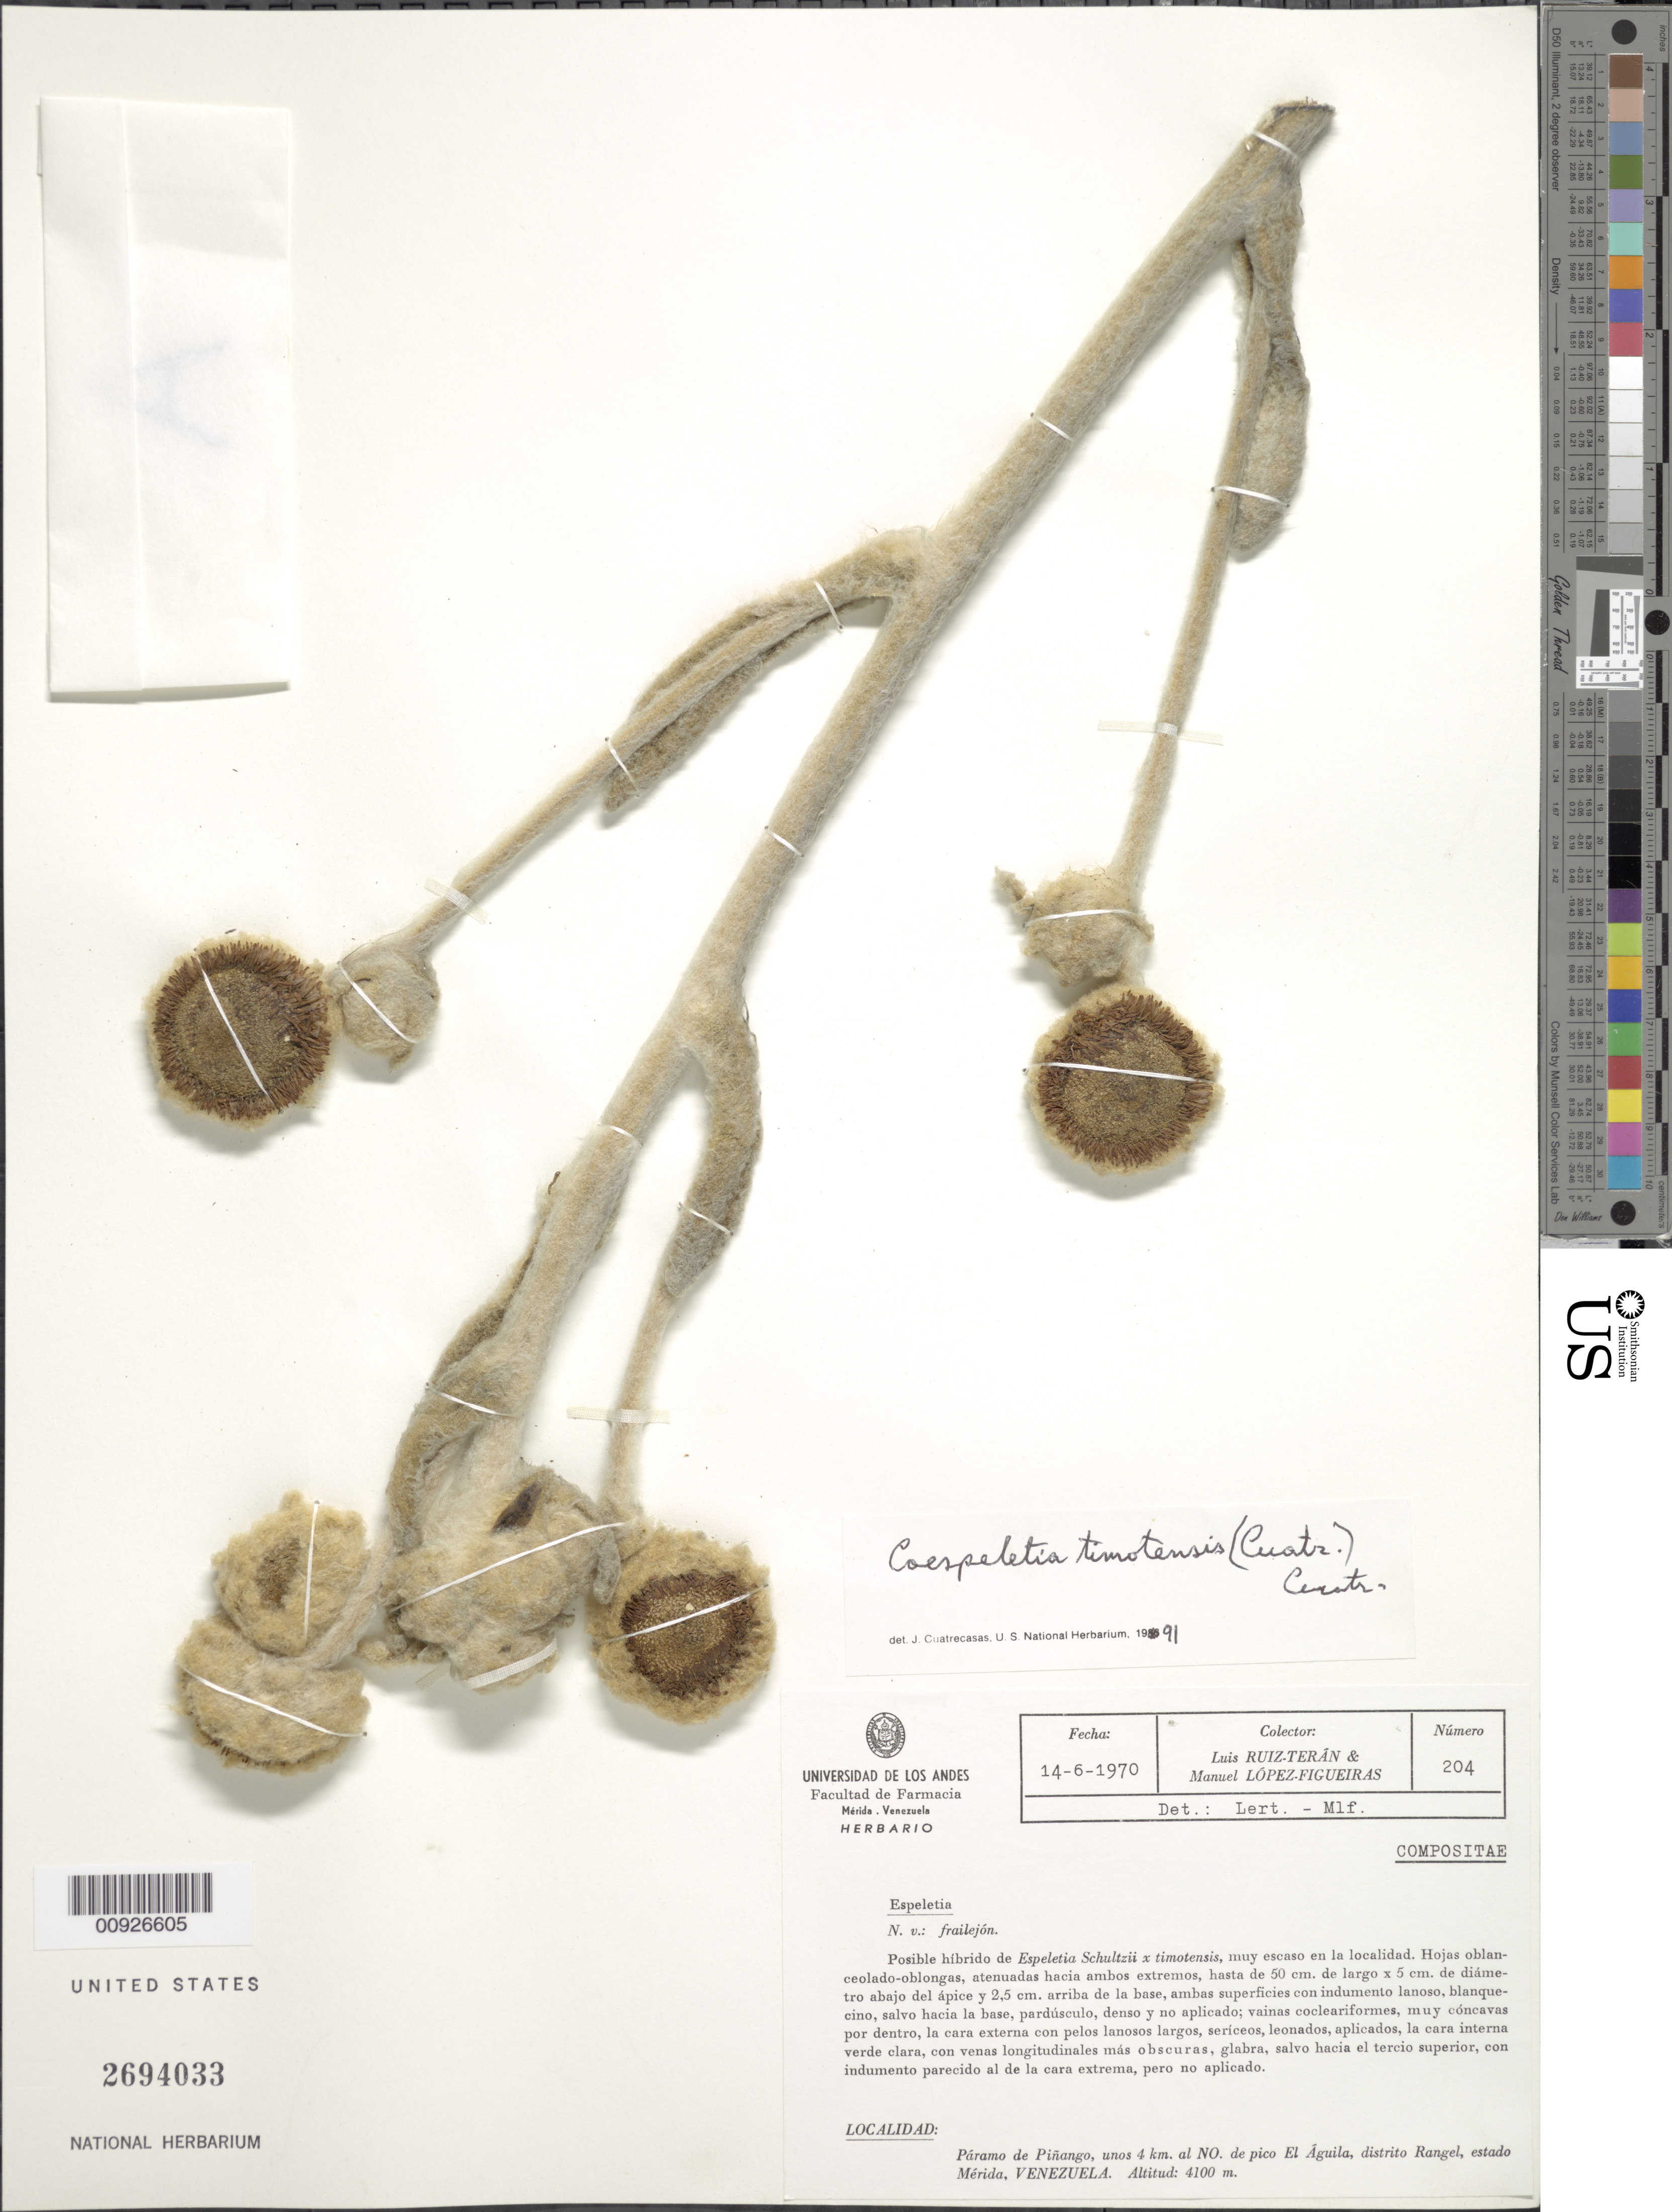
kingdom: Plantae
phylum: Tracheophyta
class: Magnoliopsida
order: Asterales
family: Asteraceae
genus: Coespeletia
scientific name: Coespeletia timotensis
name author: (Cuatrec.) Cuatrec.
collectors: L. E. Ruíz-Terán & M. López Figueiras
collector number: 204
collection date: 1970-06-14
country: Venezuela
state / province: Mérida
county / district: Rangel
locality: P. de Piñango. Unos 4 km al NO de pico El Águila.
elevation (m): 4100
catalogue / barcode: US 2694033